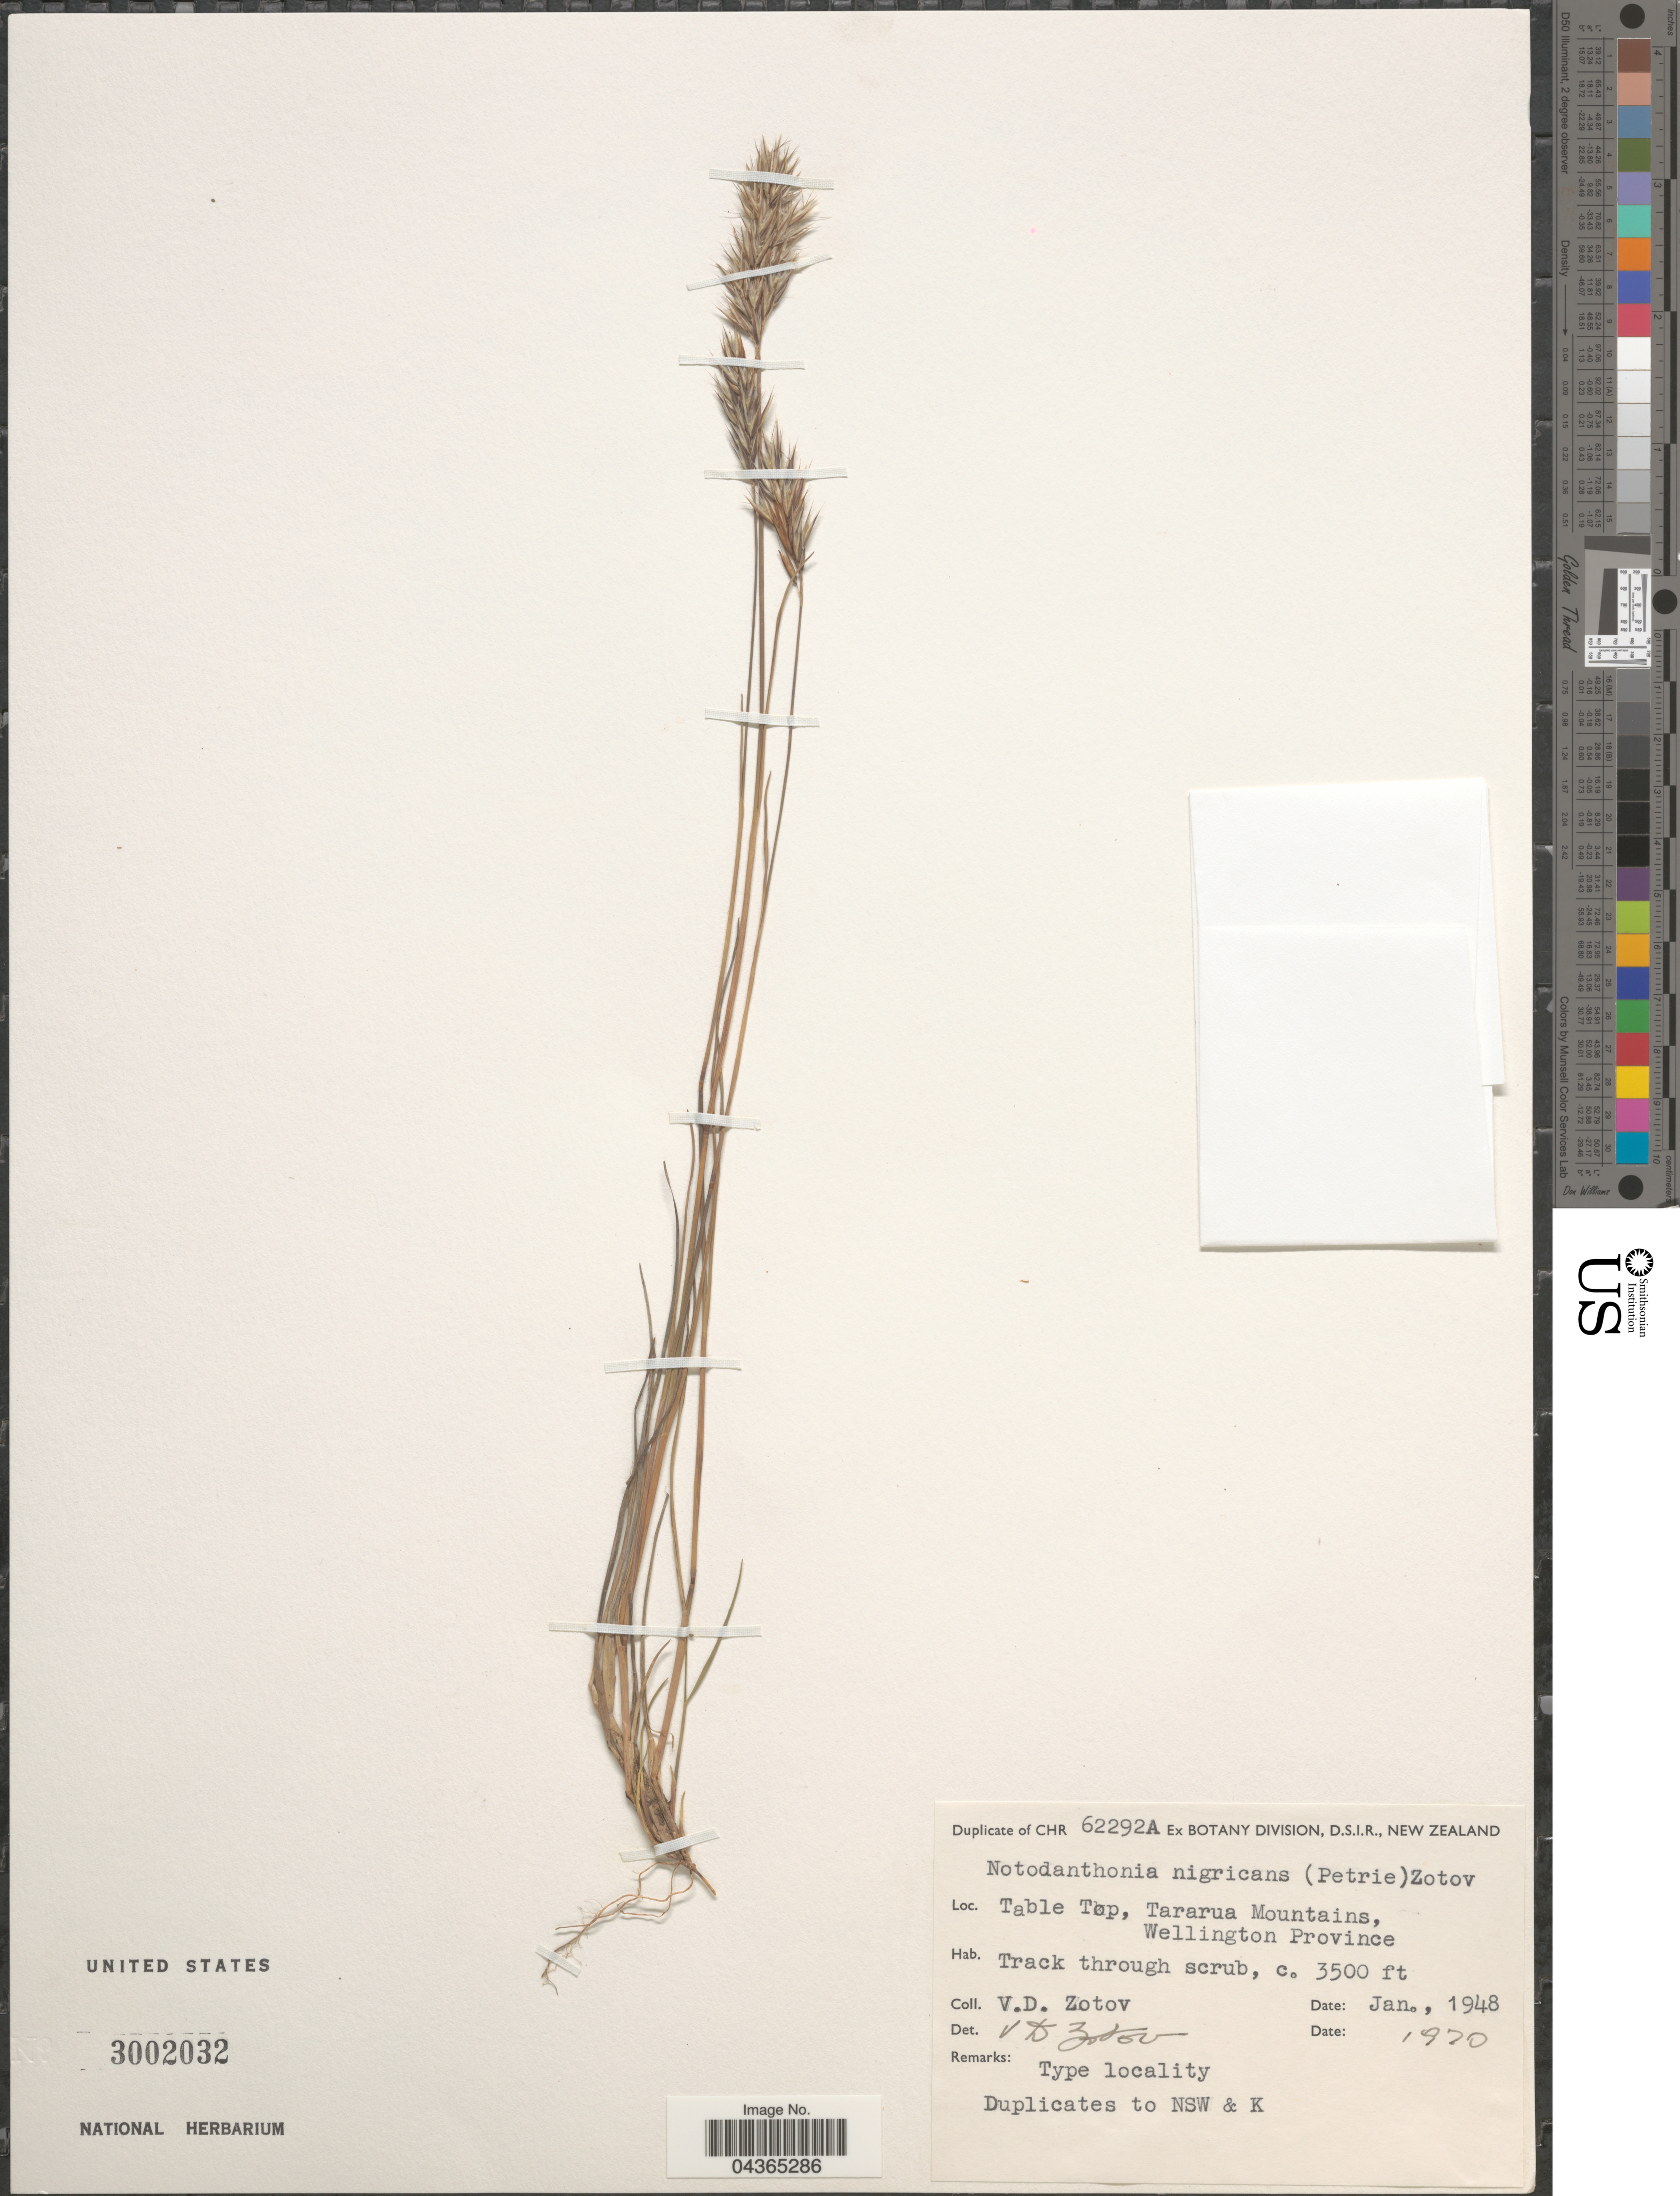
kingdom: Plantae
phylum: Tracheophyta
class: Liliopsida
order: Poales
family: Poaceae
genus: Rytidosperma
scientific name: Rytidosperma nigricans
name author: (Petrie) Connor & Edgar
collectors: T. Kirk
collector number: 62292A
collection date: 1948-01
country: New Zealand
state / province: Wellington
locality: Table Top, Tararua Mountains.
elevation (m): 1067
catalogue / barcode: US 3002032